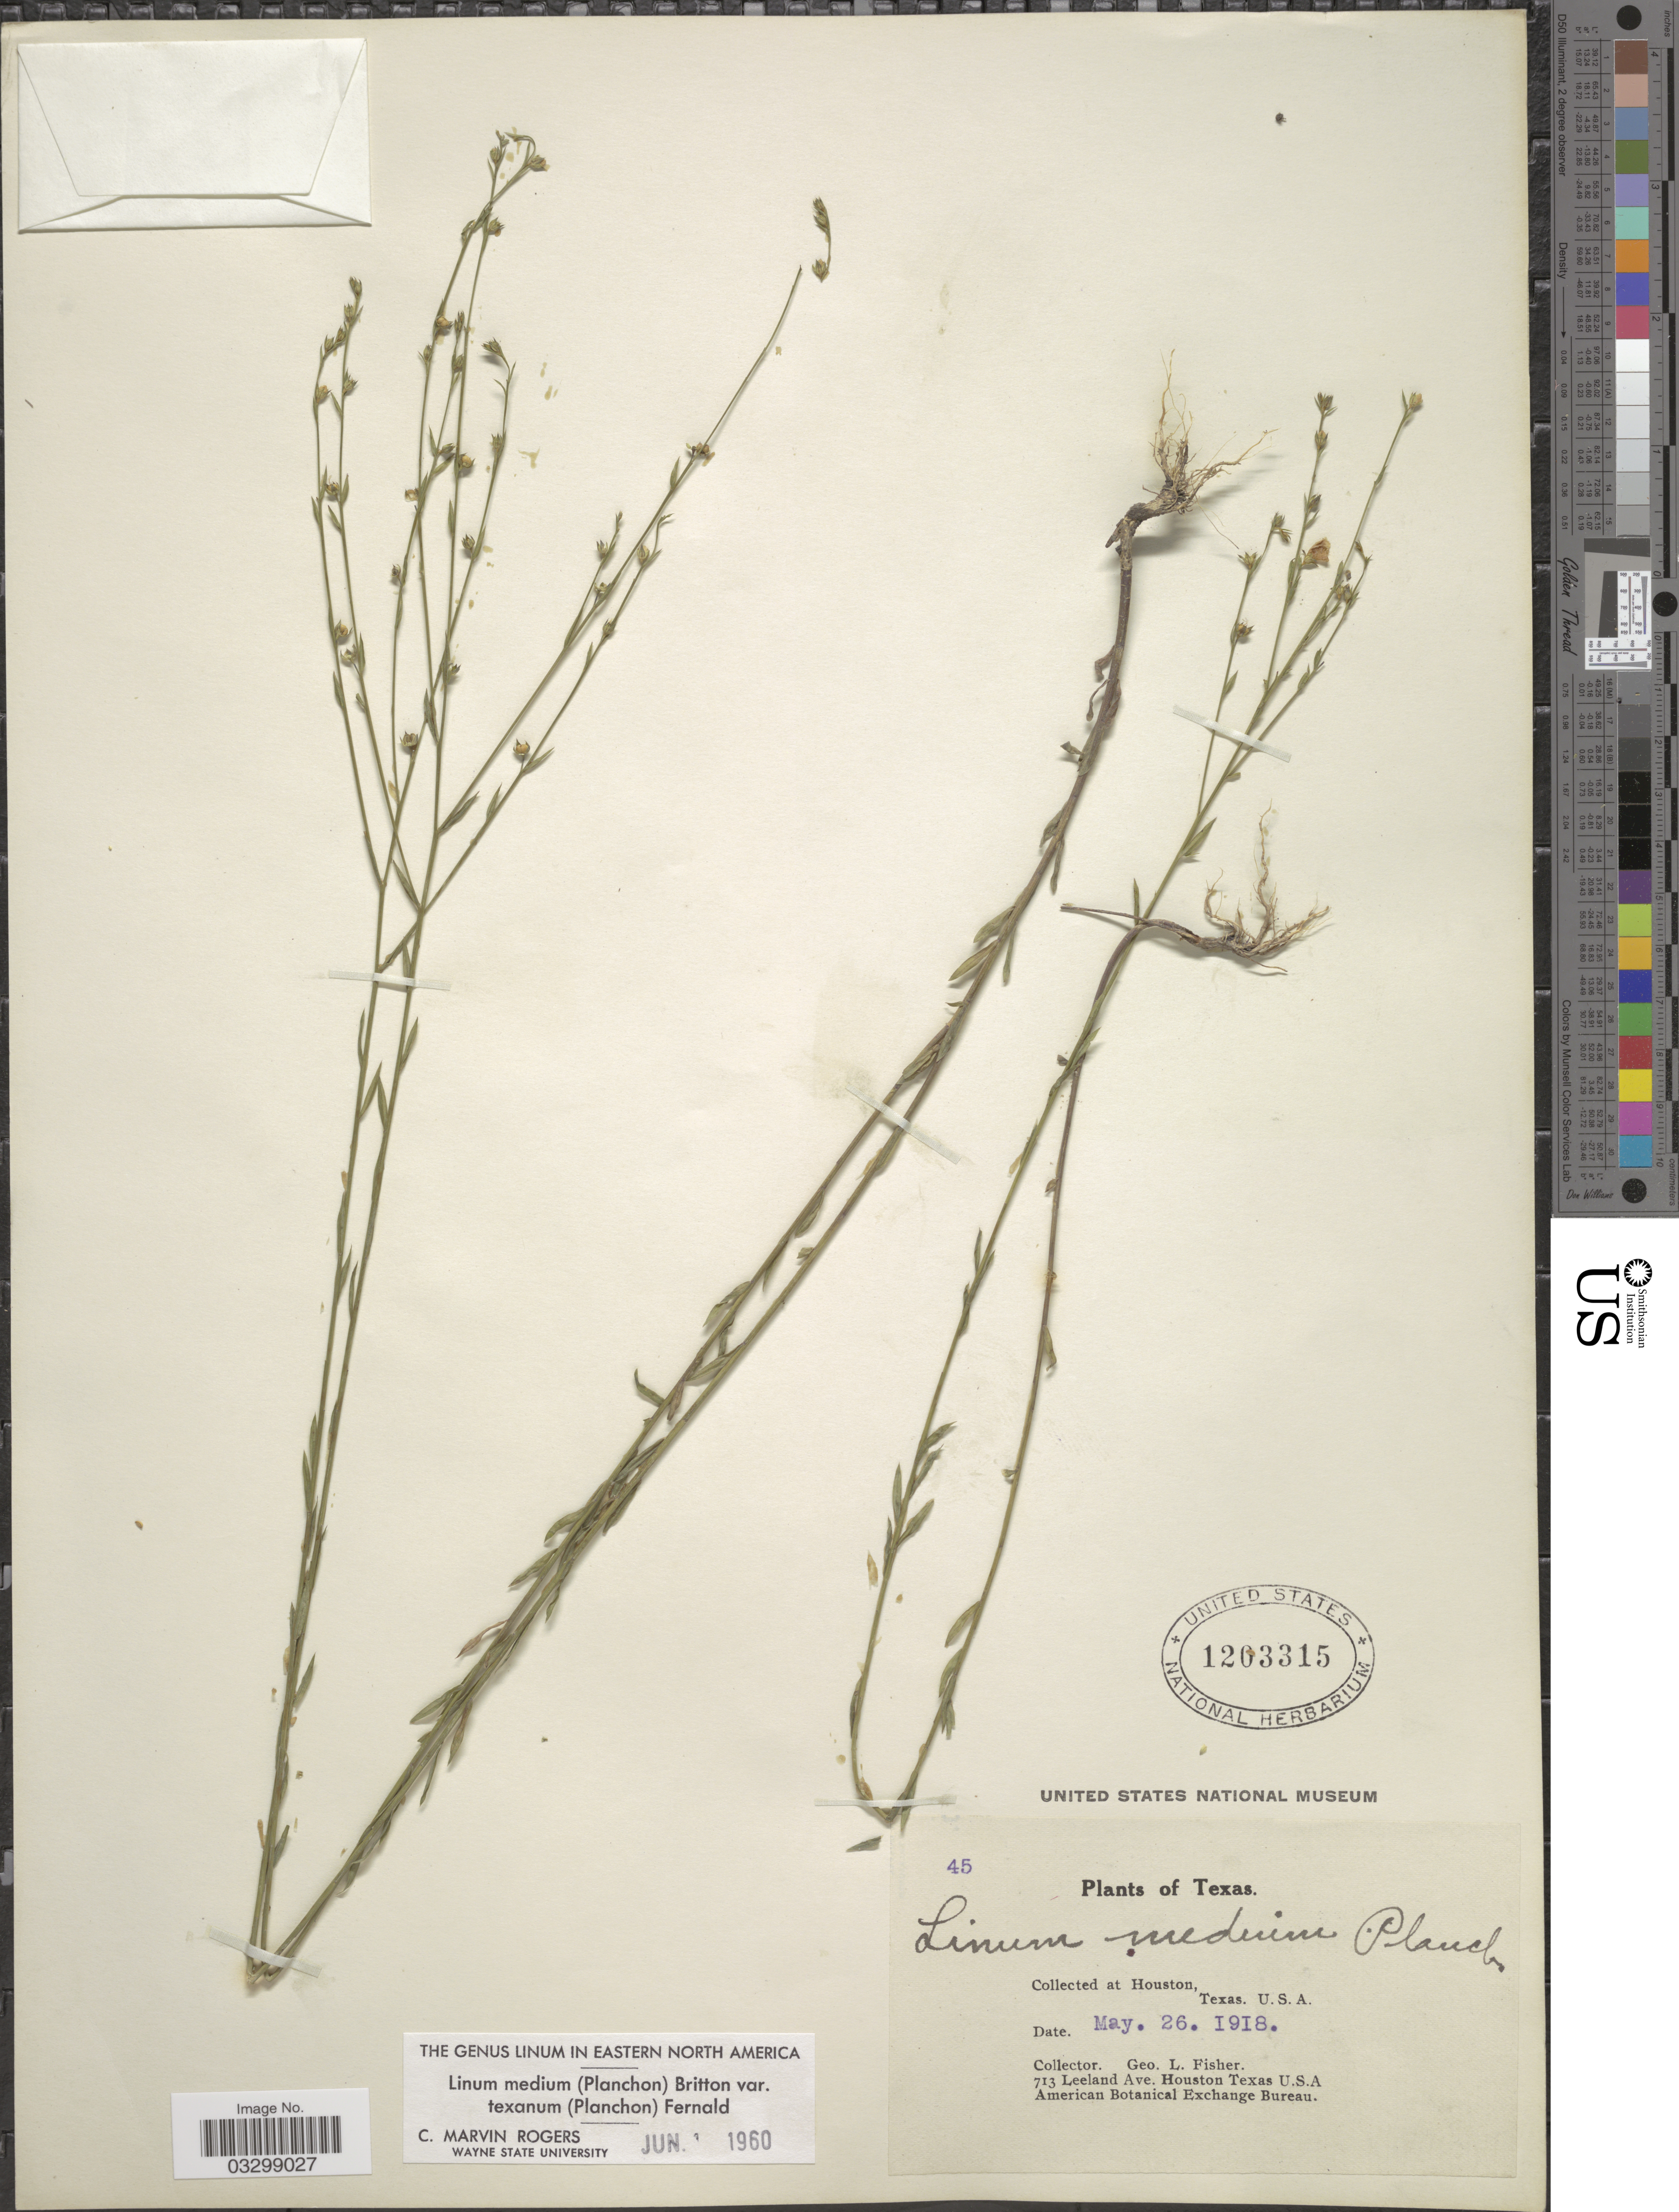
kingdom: Plantae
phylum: Tracheophyta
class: Magnoliopsida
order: Malpighiales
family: Linaceae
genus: Linum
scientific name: Linum medium var. texanum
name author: (Planch.) Fernald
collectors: G. L. Fisher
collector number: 45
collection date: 1918-05-26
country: United States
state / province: Texas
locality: Houston.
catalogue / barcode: US 1203315